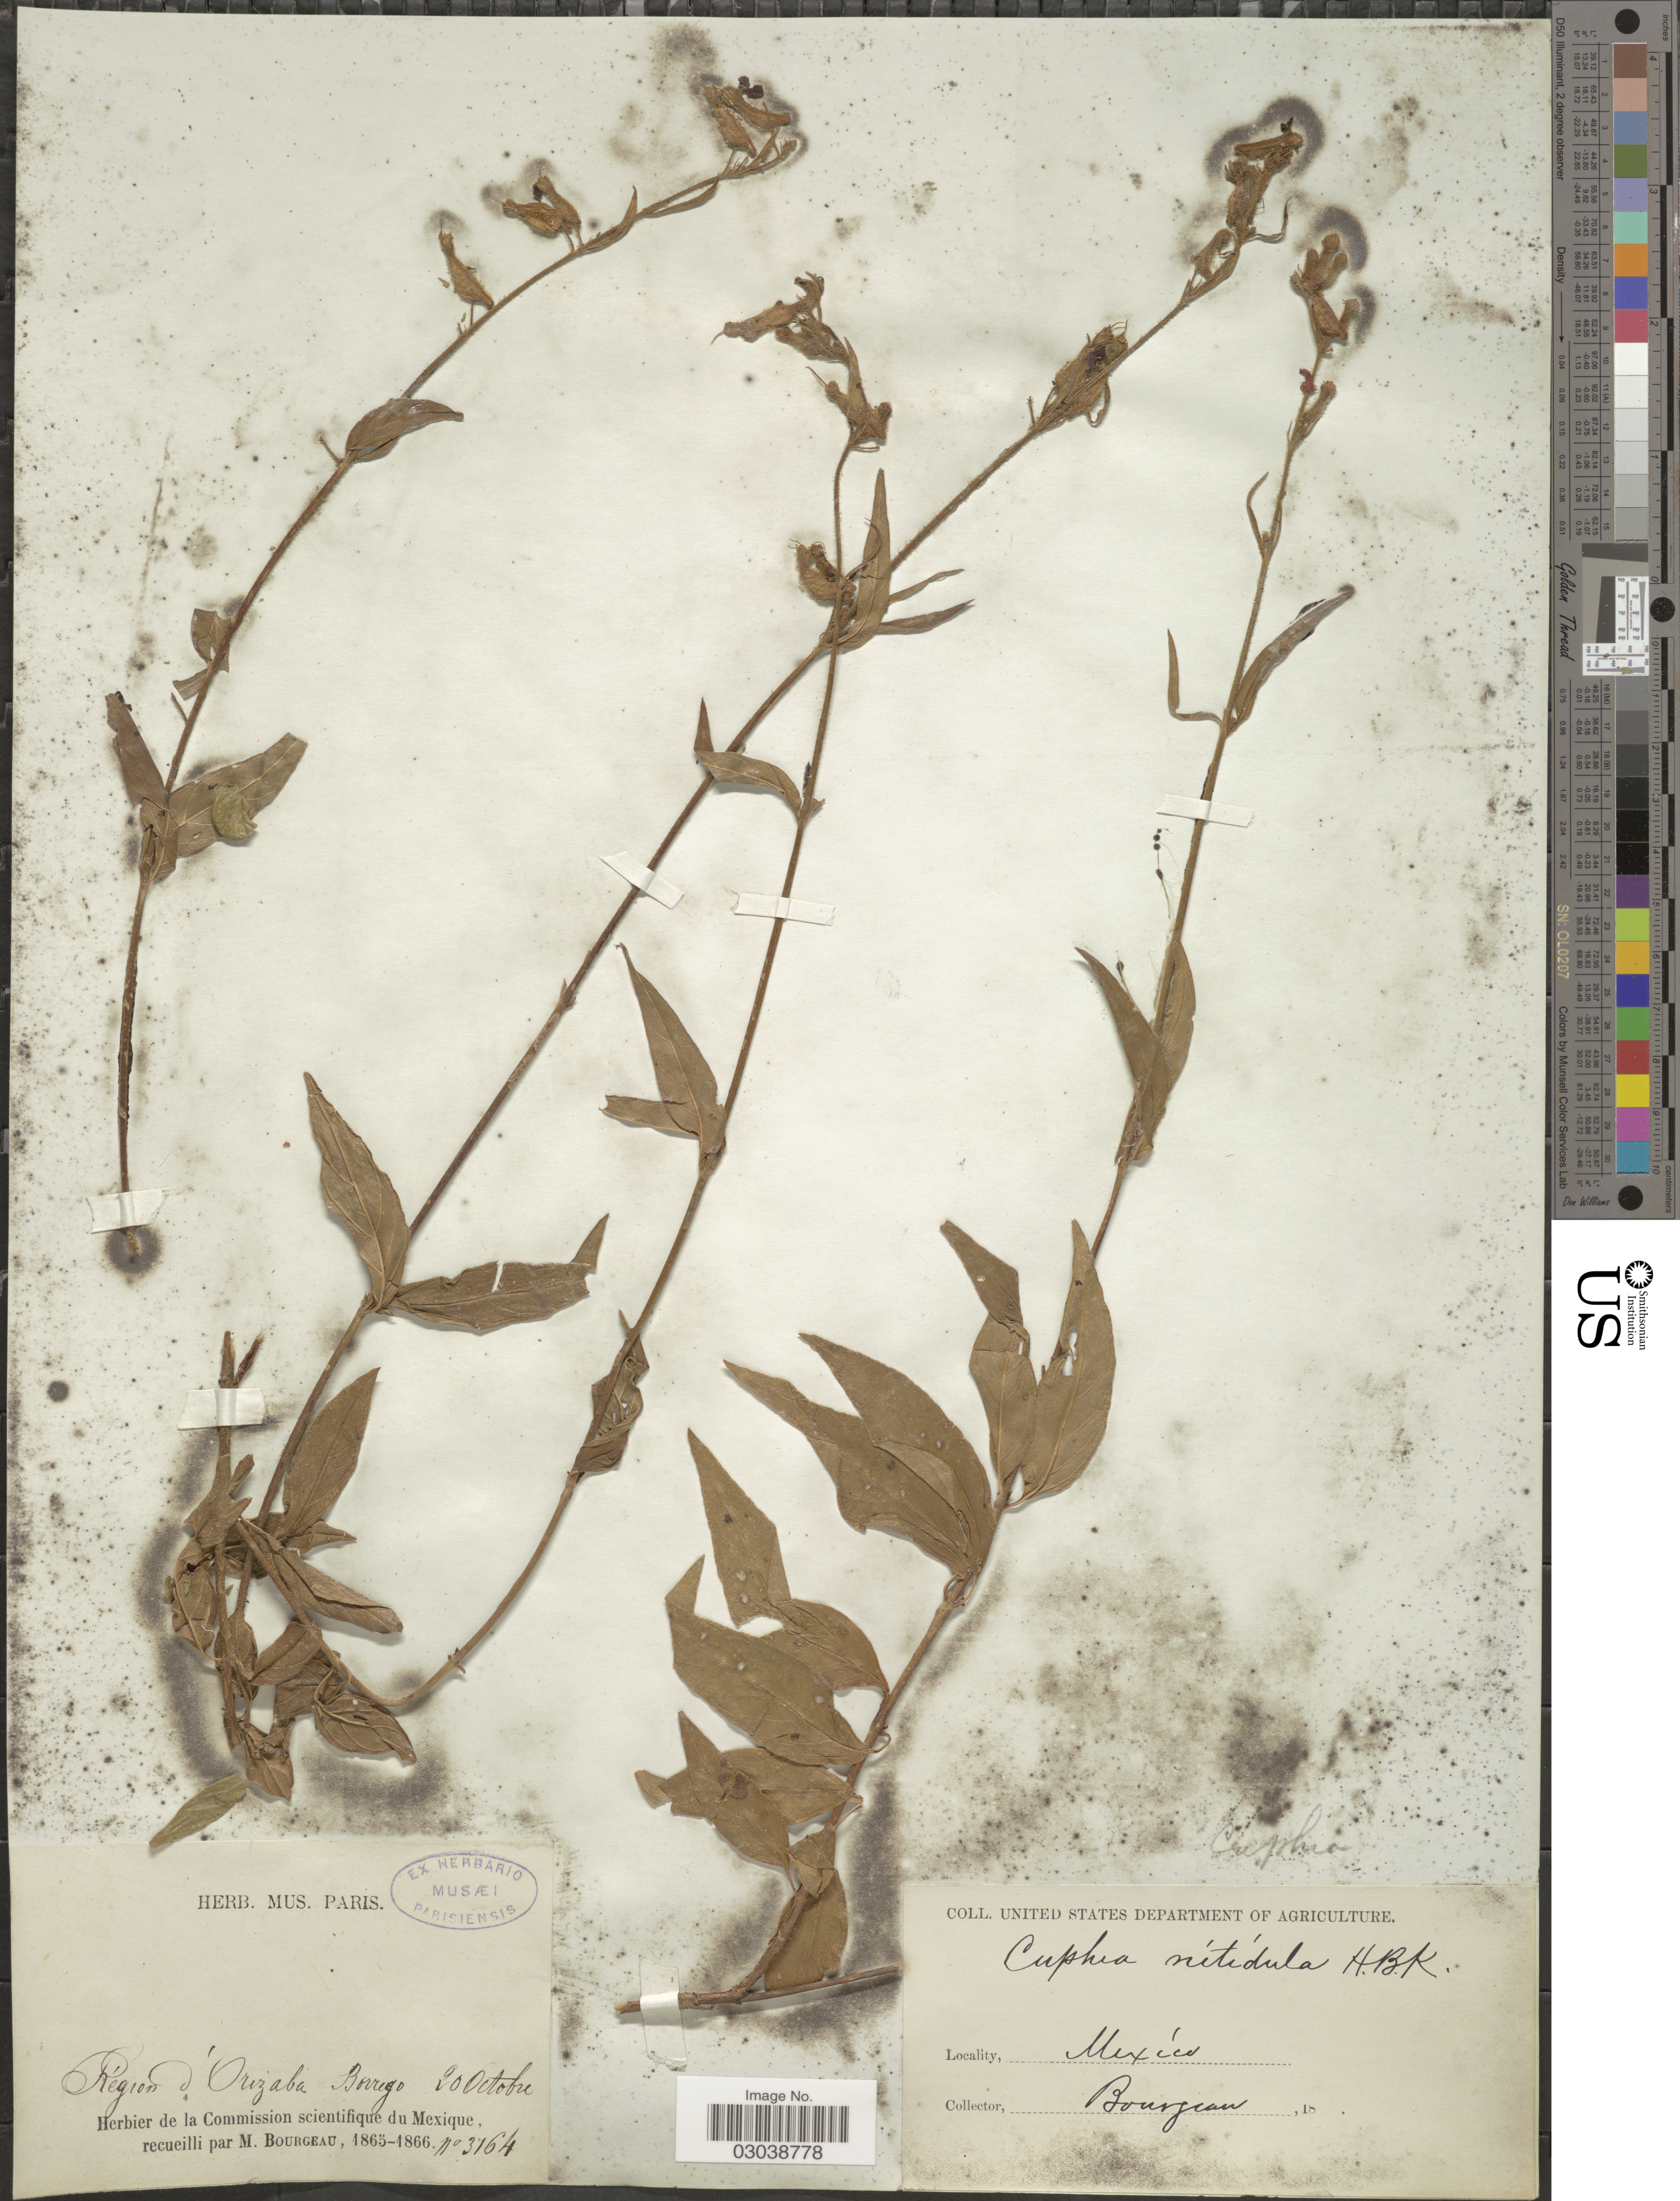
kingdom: Plantae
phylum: Tracheophyta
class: Magnoliopsida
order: Myrtales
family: Lythraceae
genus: Cuphea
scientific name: Cuphea nitidula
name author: Kunth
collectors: M. Bourgeau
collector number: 3164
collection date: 1865-10-20/1866-10-20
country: Mexico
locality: Region d'Orizaba.